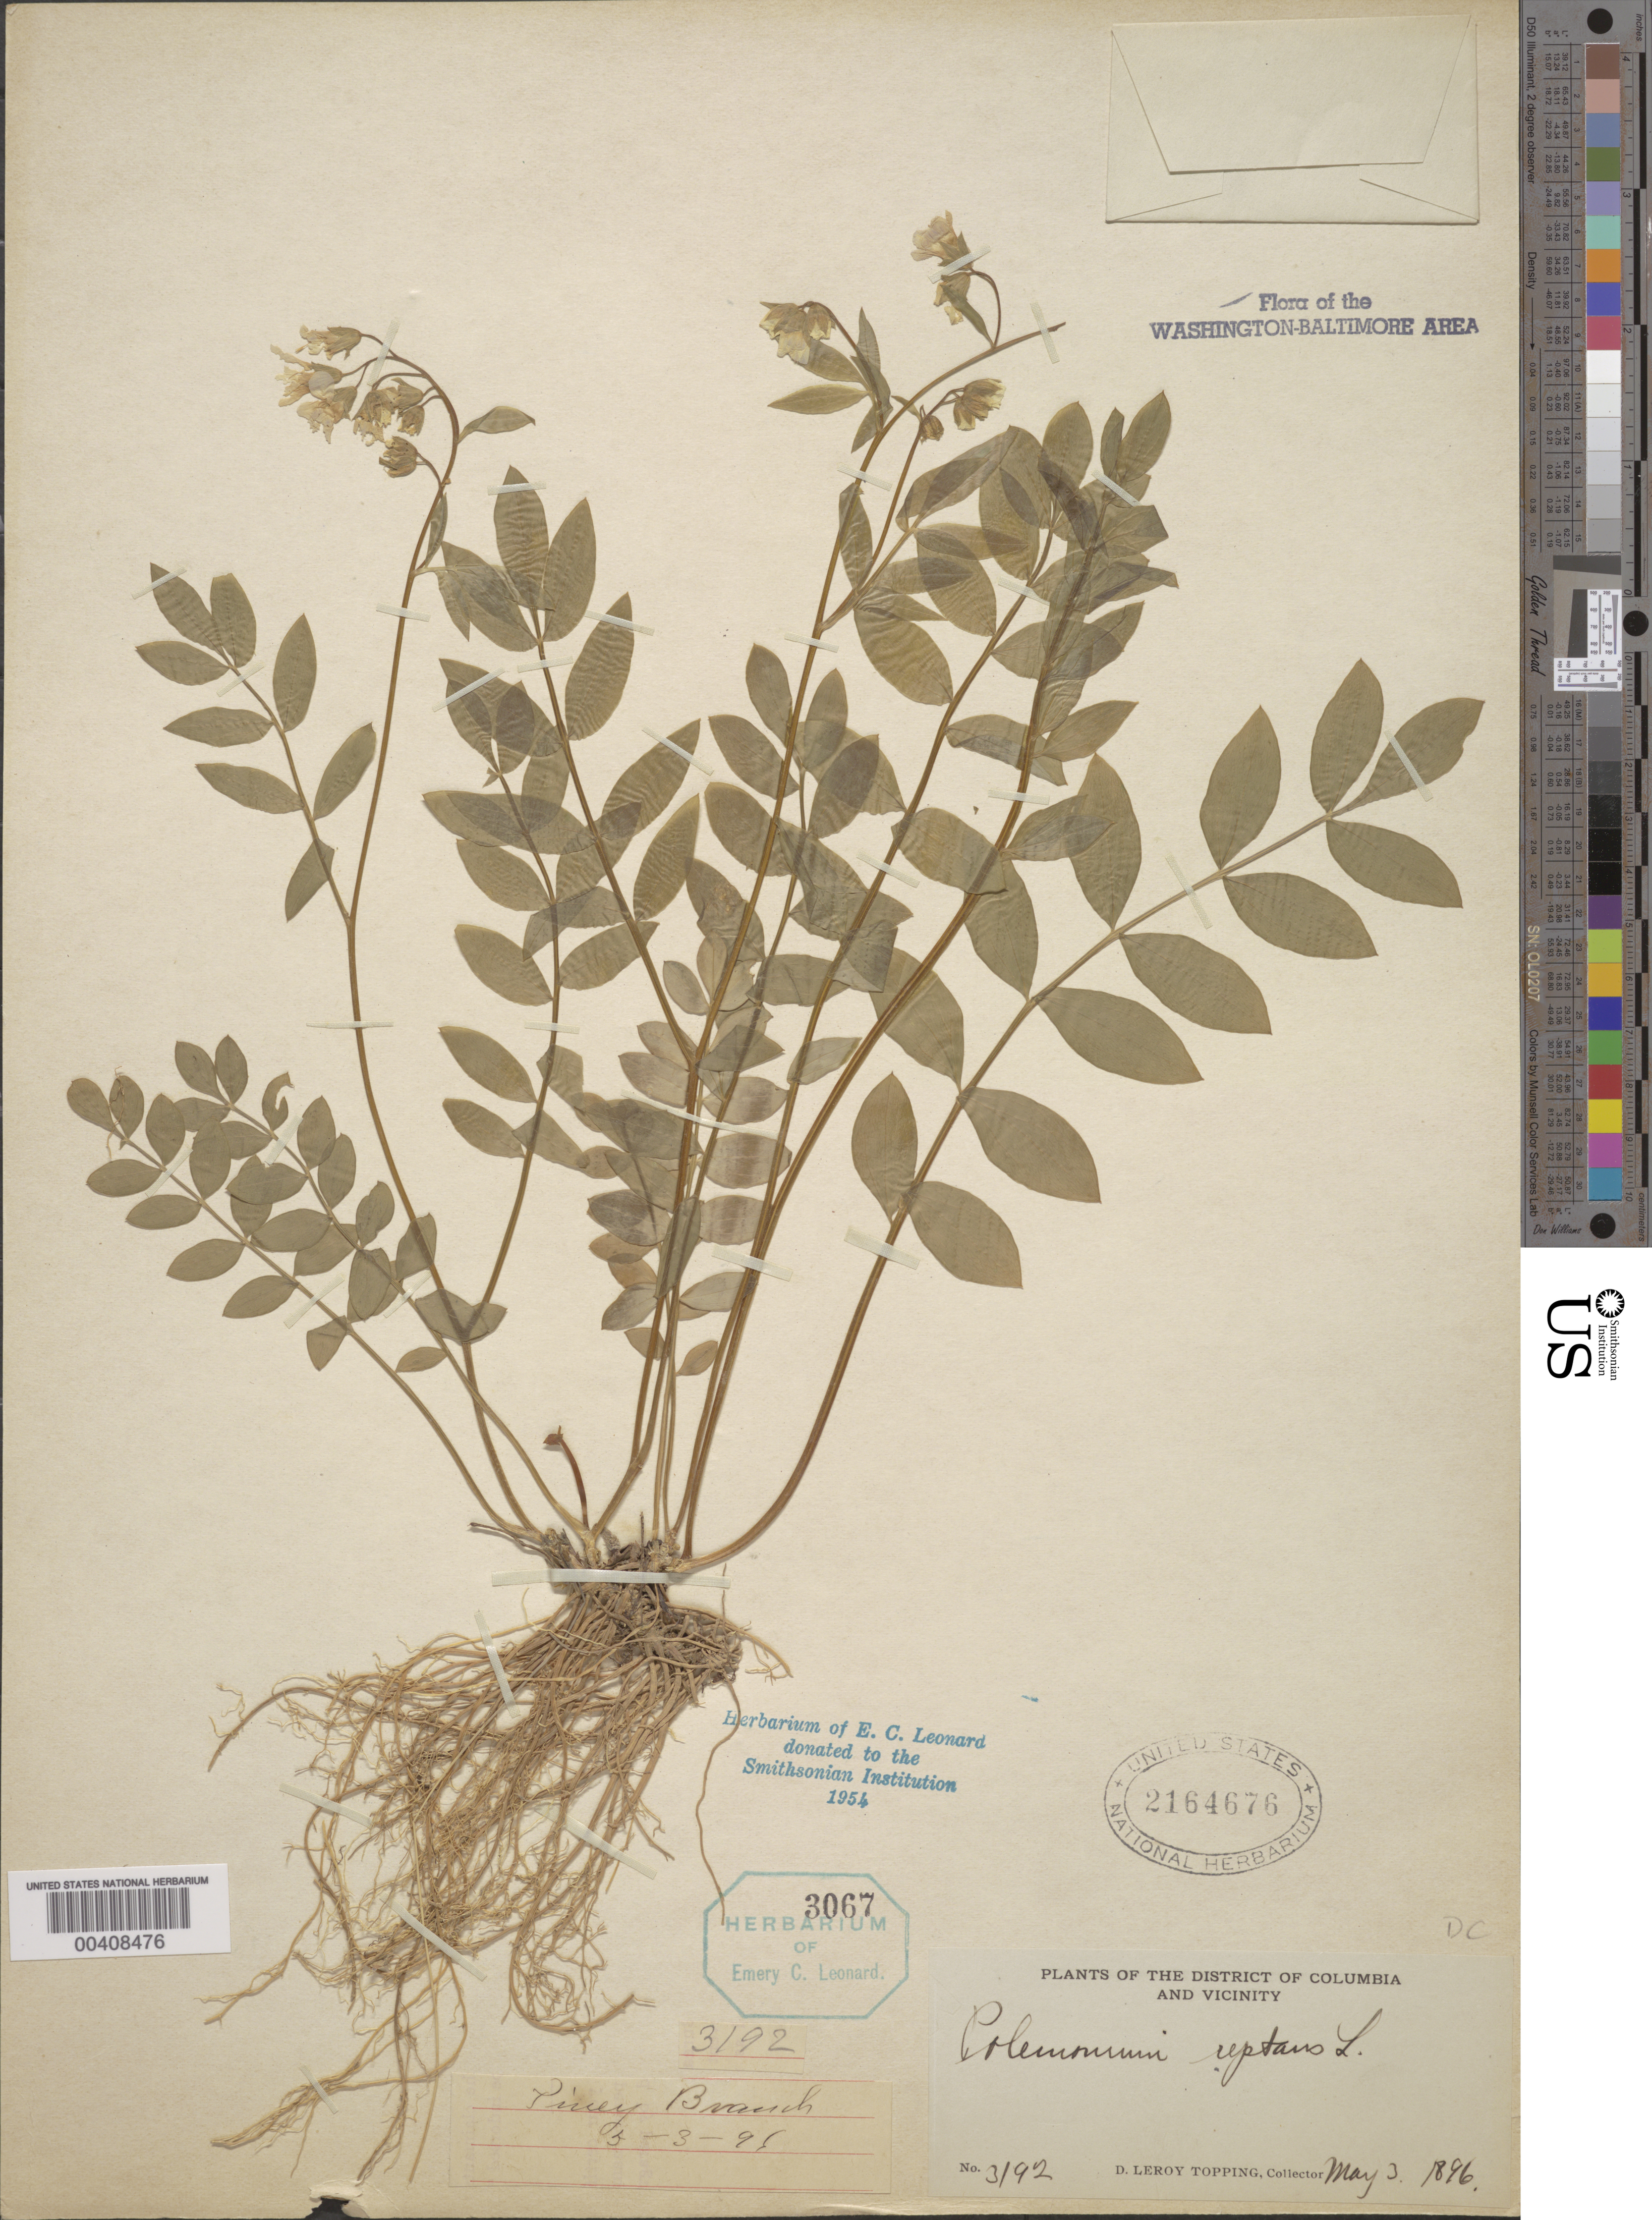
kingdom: Plantae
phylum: Tracheophyta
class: Magnoliopsida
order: Ericales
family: Polemoniaceae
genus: Polemonium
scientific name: Polemonium reptans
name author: L.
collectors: D. L. Topping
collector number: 3192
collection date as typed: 03 May 1896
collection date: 1896-05-03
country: United States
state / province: District of Columbia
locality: Piney Branch Rock Creek Park and Vicinity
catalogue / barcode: US 2164676